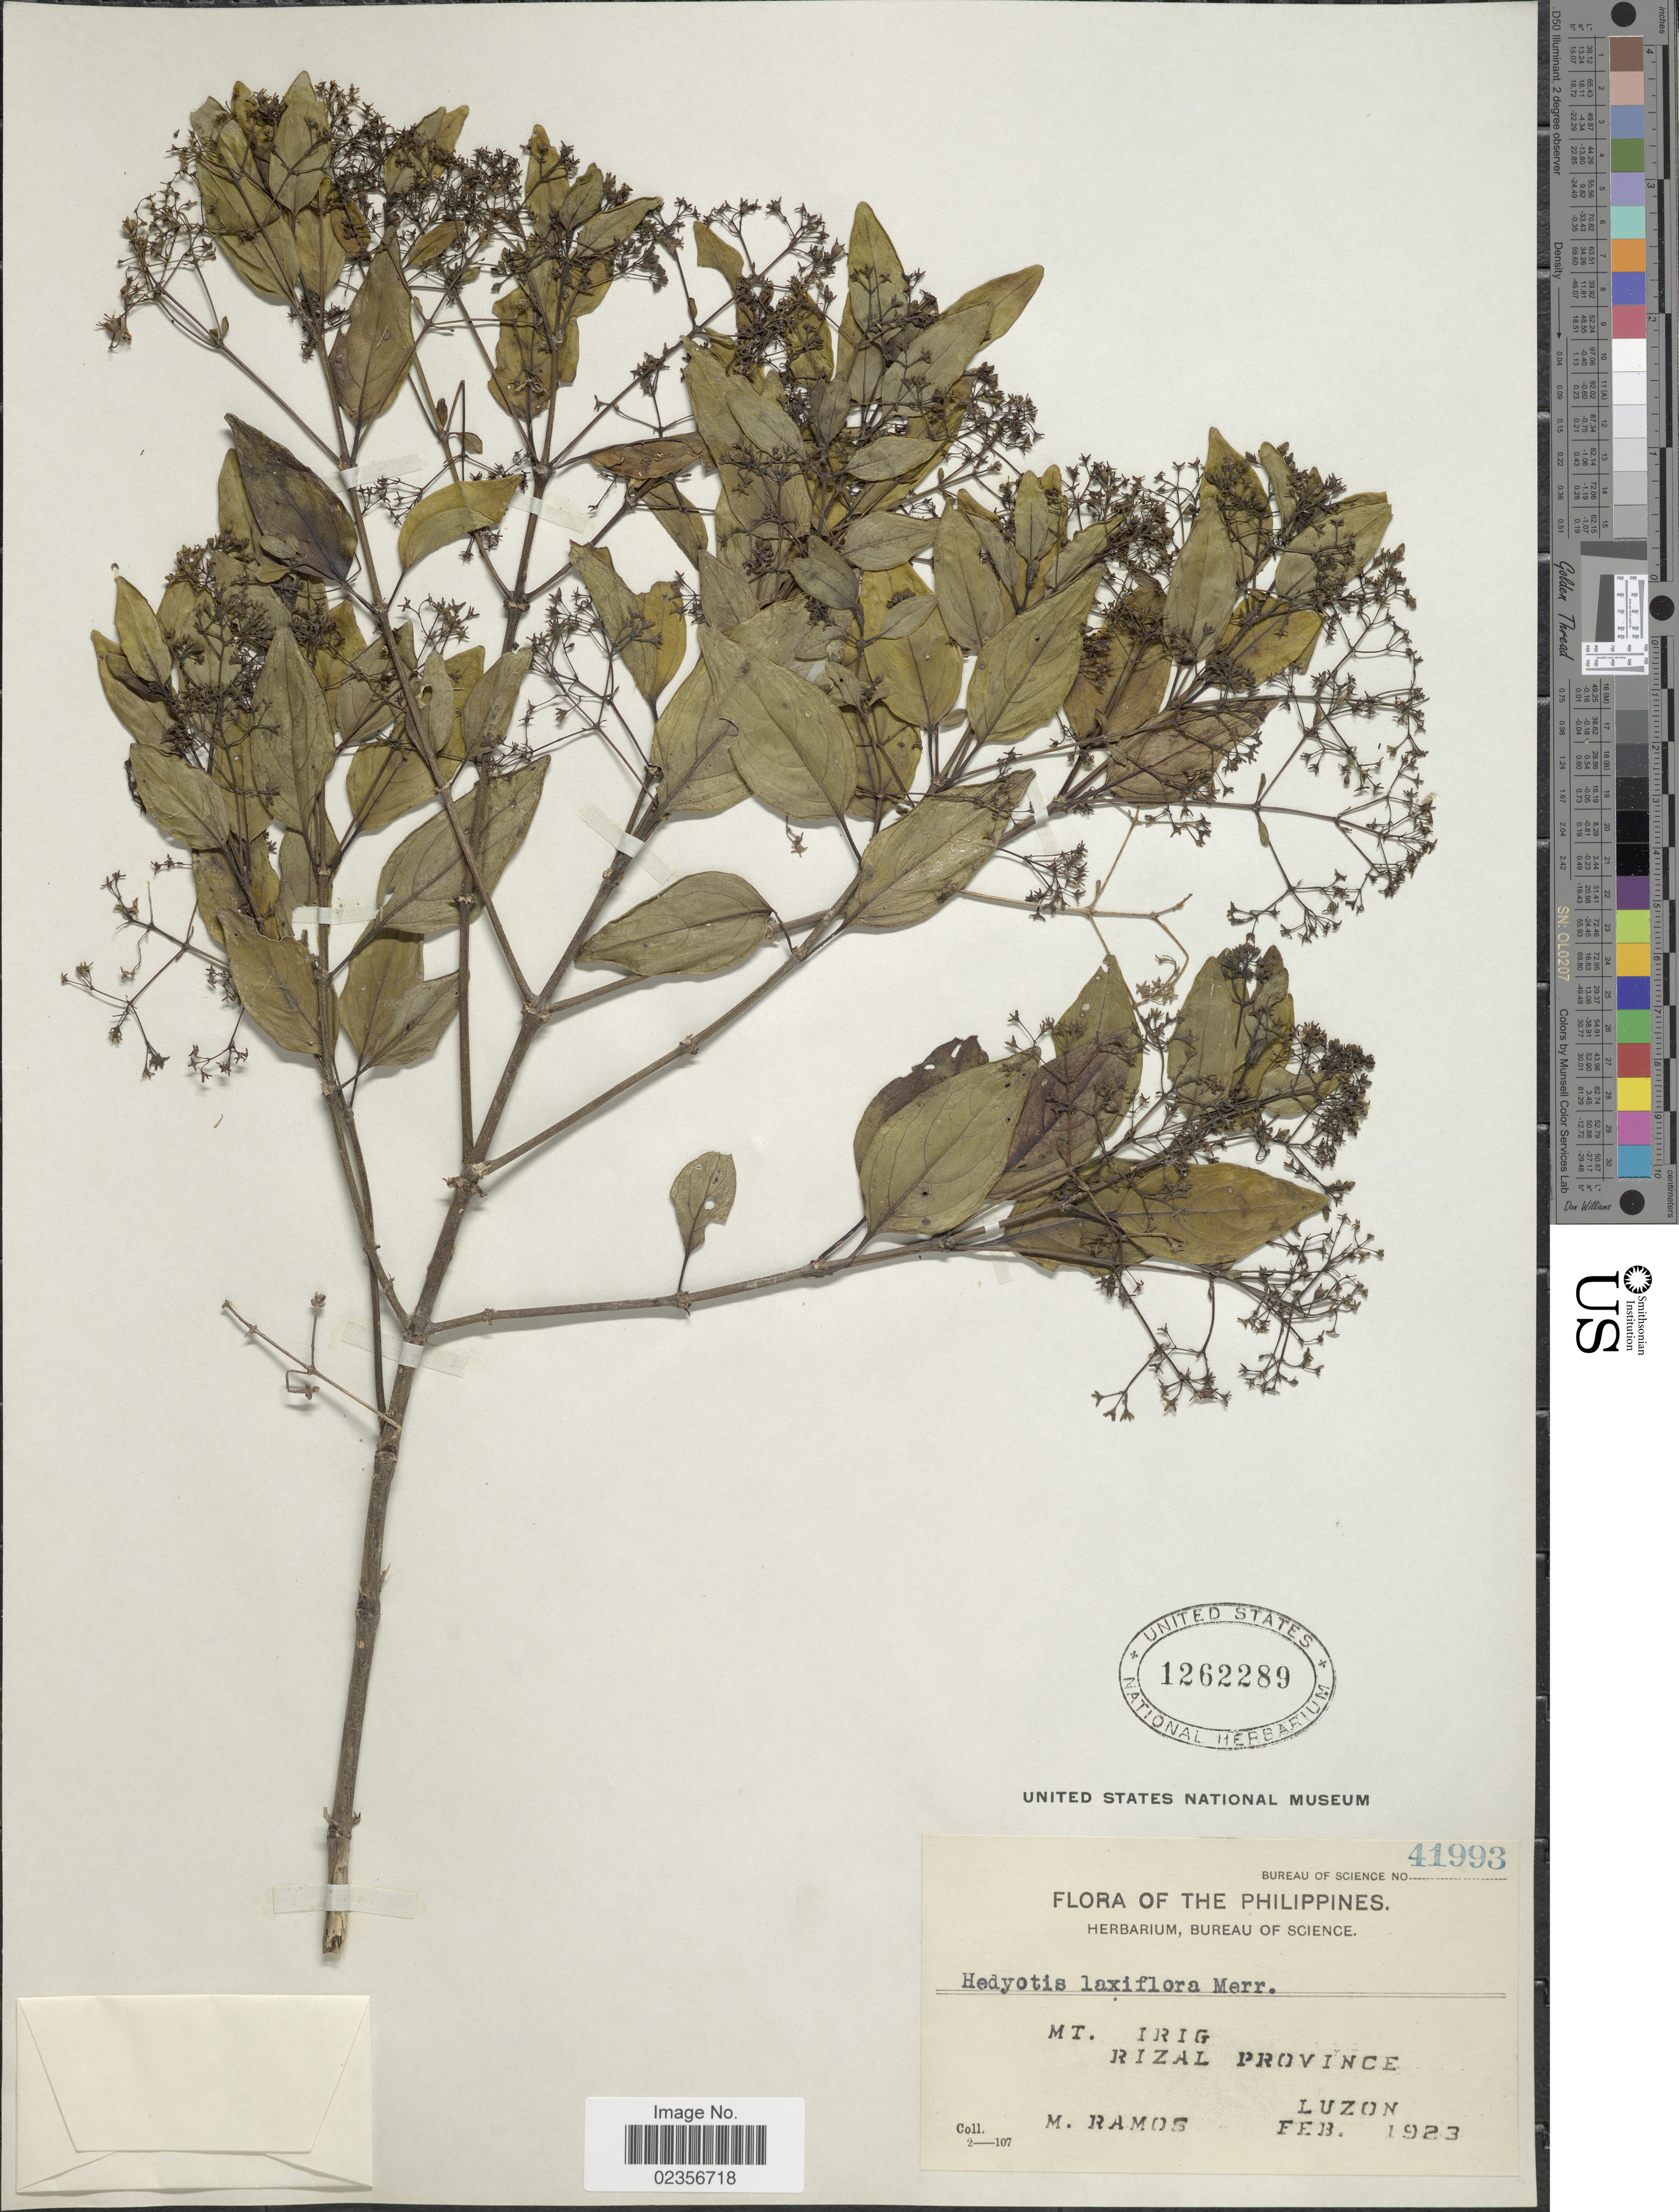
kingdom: Plantae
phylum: Tracheophyta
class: Magnoliopsida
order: Gentianales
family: Rubiaceae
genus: Hedyotis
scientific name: Hedyotis laxiflora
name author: Merr.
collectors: M. Ramos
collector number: Bureau of Science 41993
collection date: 1923-02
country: Philippines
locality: Mt. Irig Rizal Province Luzon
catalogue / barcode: US 1262289